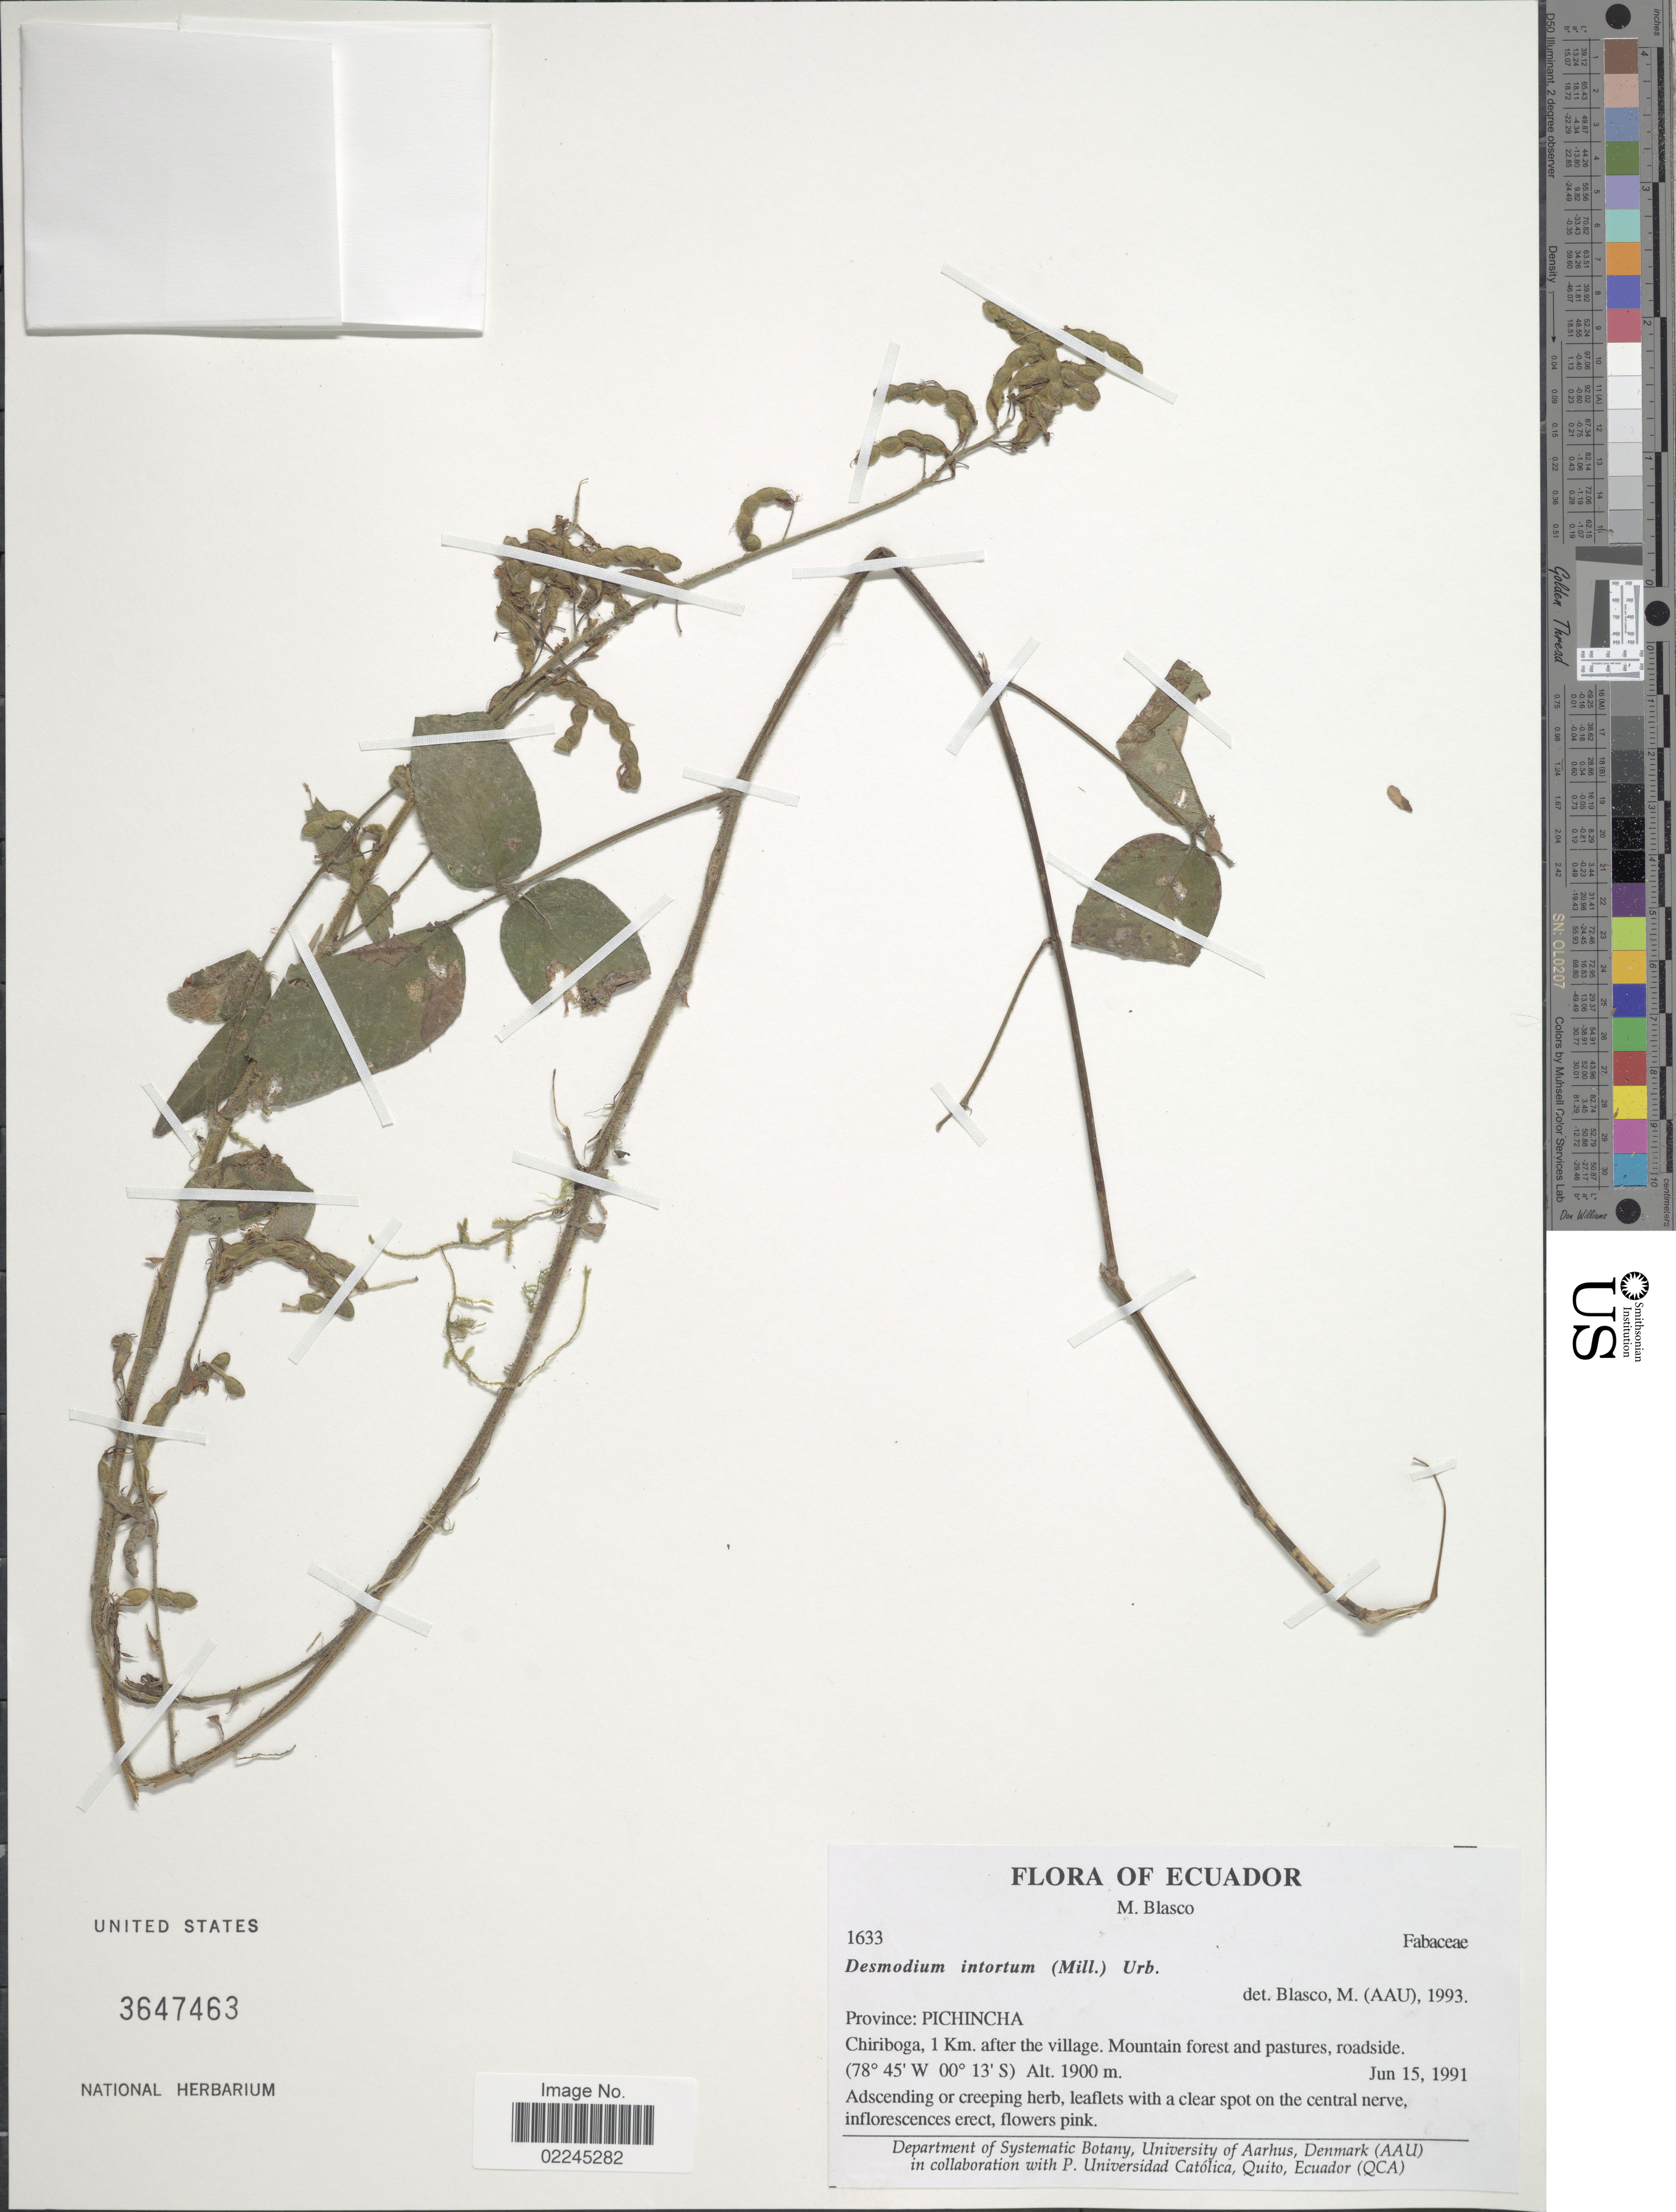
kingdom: Plantae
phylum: Tracheophyta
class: Magnoliopsida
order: Fabales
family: Fabaceae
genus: Desmodium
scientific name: Desmodium intortum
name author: (Mill.) Urb.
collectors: M. Blasco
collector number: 1633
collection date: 1991-06-15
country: Ecuador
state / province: Pichincha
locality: Chiriboga, 1 km. after the village, mountain forest and pastures, roadside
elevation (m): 1900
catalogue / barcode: US 3647463